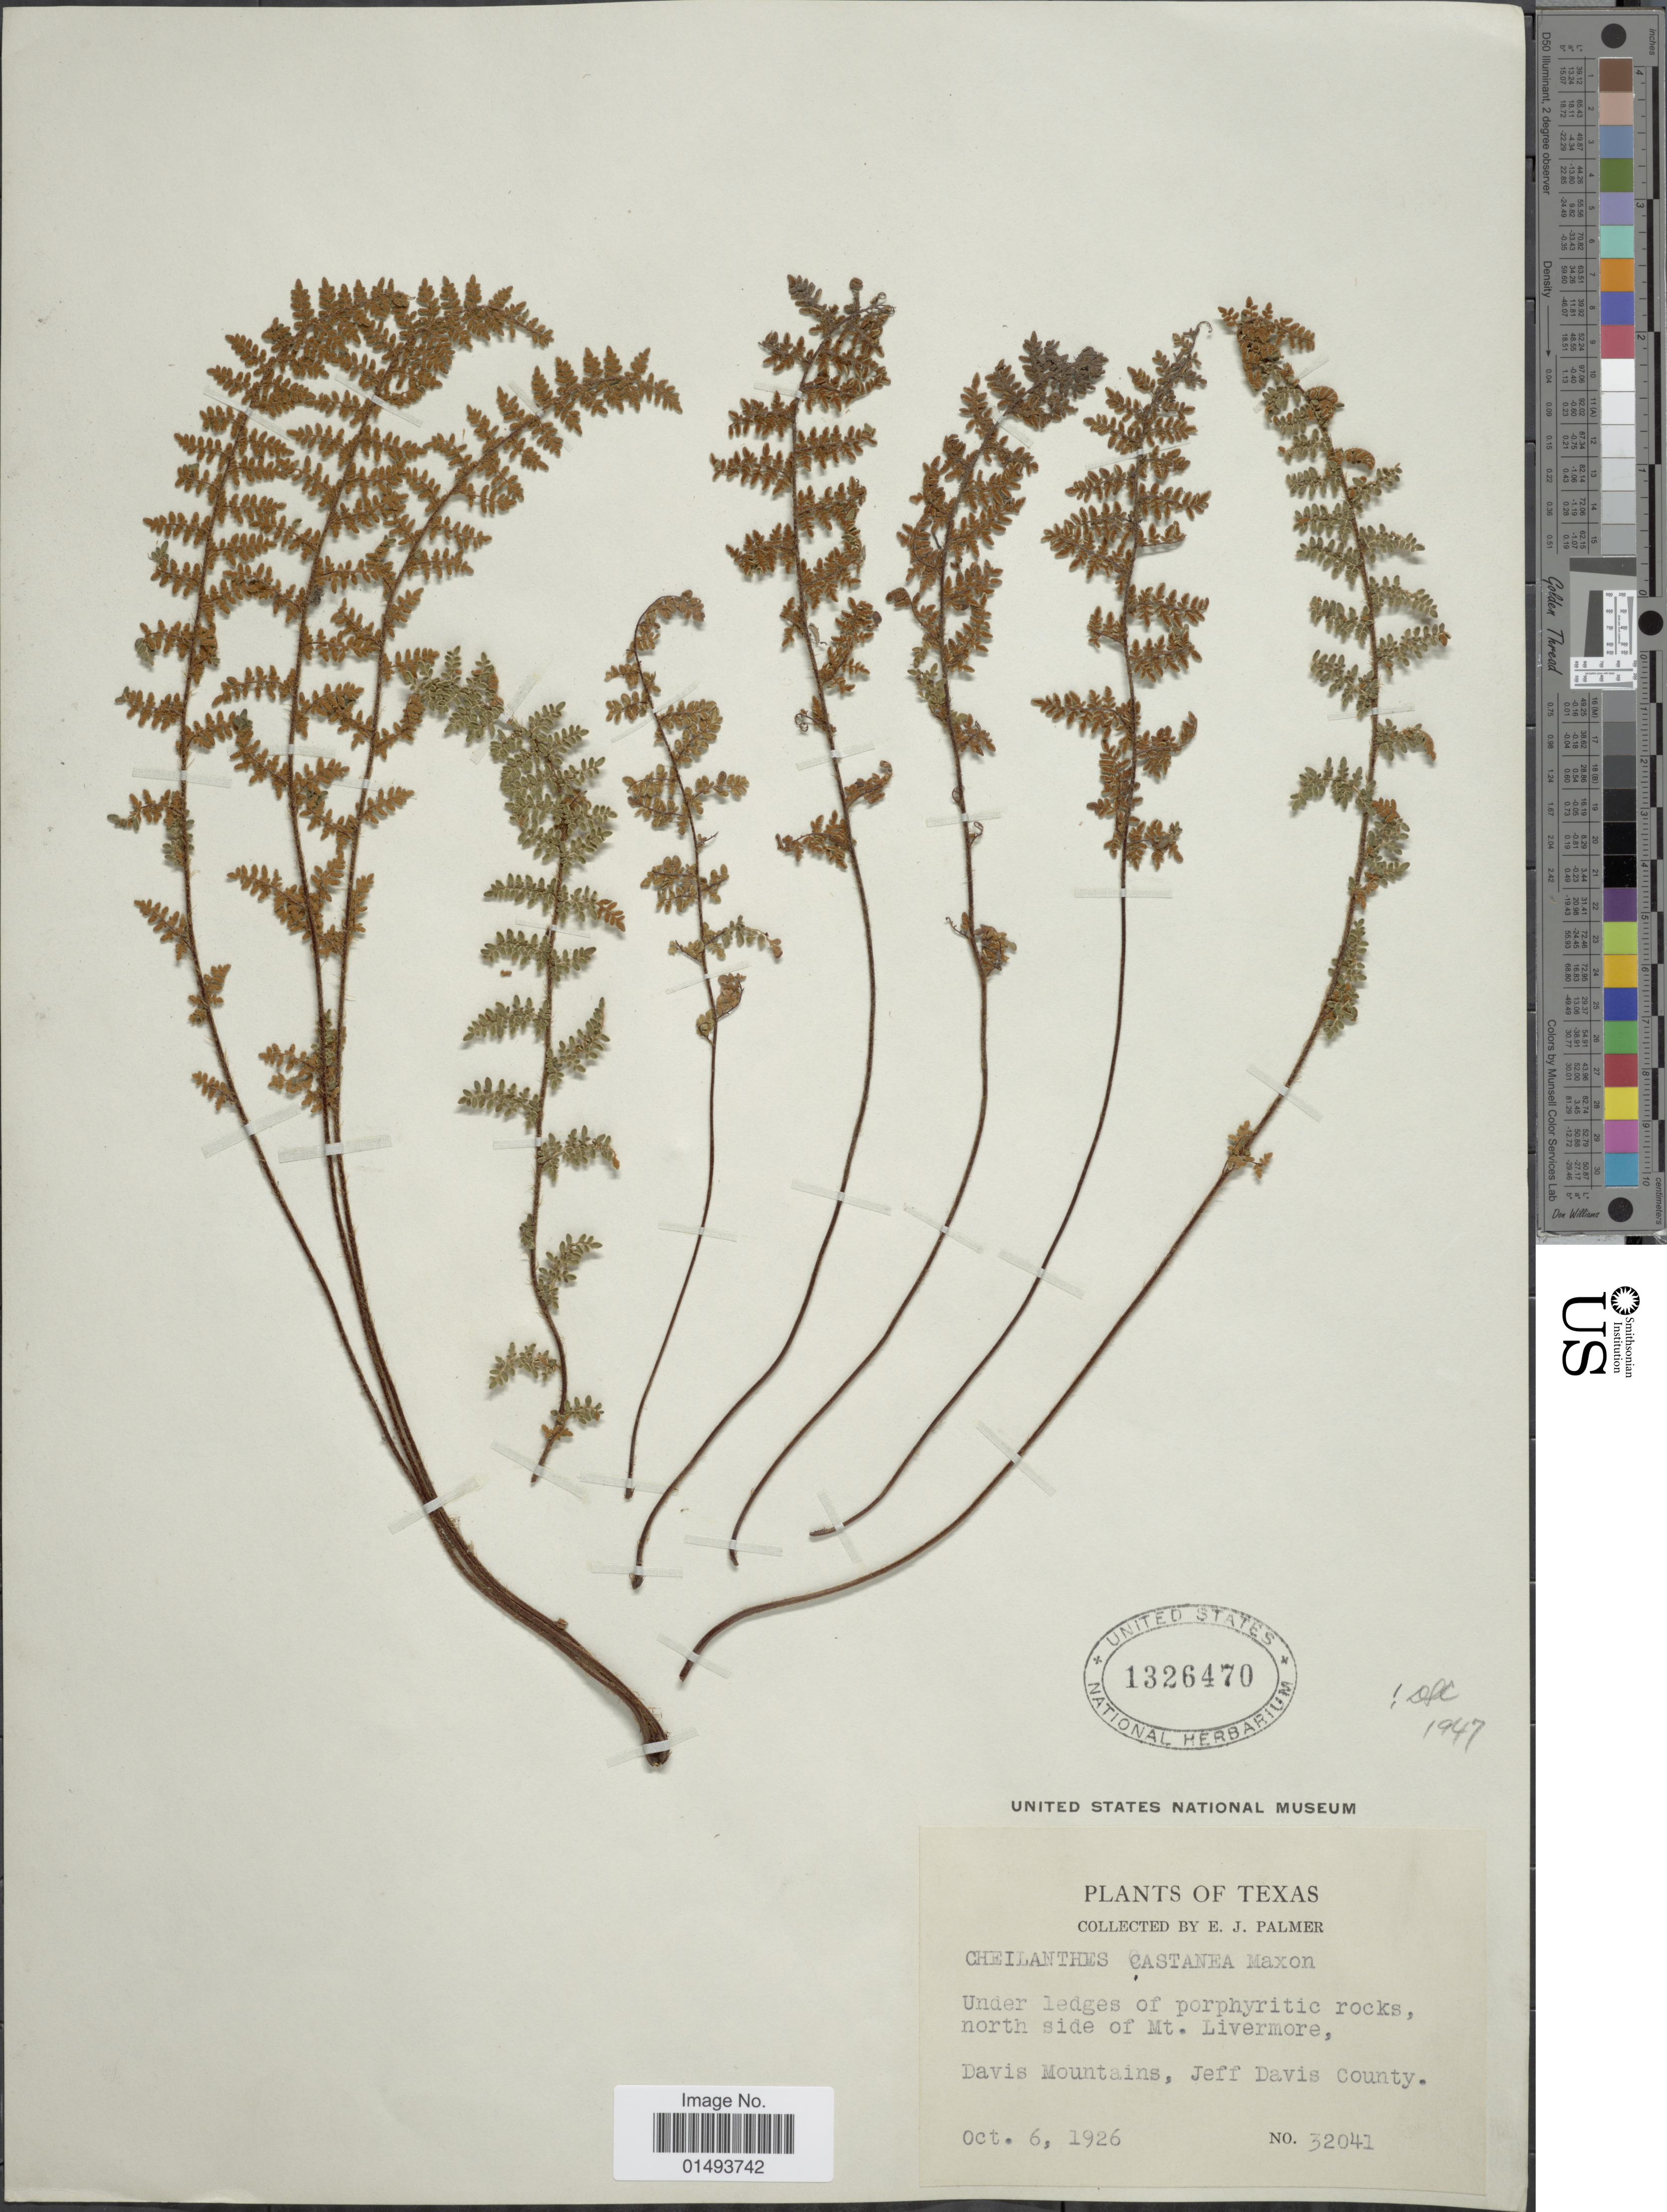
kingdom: Plantae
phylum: Tracheophyta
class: Polypodiopsida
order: Polypodiales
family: Pteridaceae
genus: Myriopteris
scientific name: Myriopteris rufa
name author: Fée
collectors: E. J. Palmer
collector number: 32041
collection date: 1926-10-06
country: United States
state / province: Texas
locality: Plants of Texas, Under ledges of porphyritic rocks, north side of Mt. Livermore, Davis Mountains, Jeff Davis County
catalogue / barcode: US 1326470